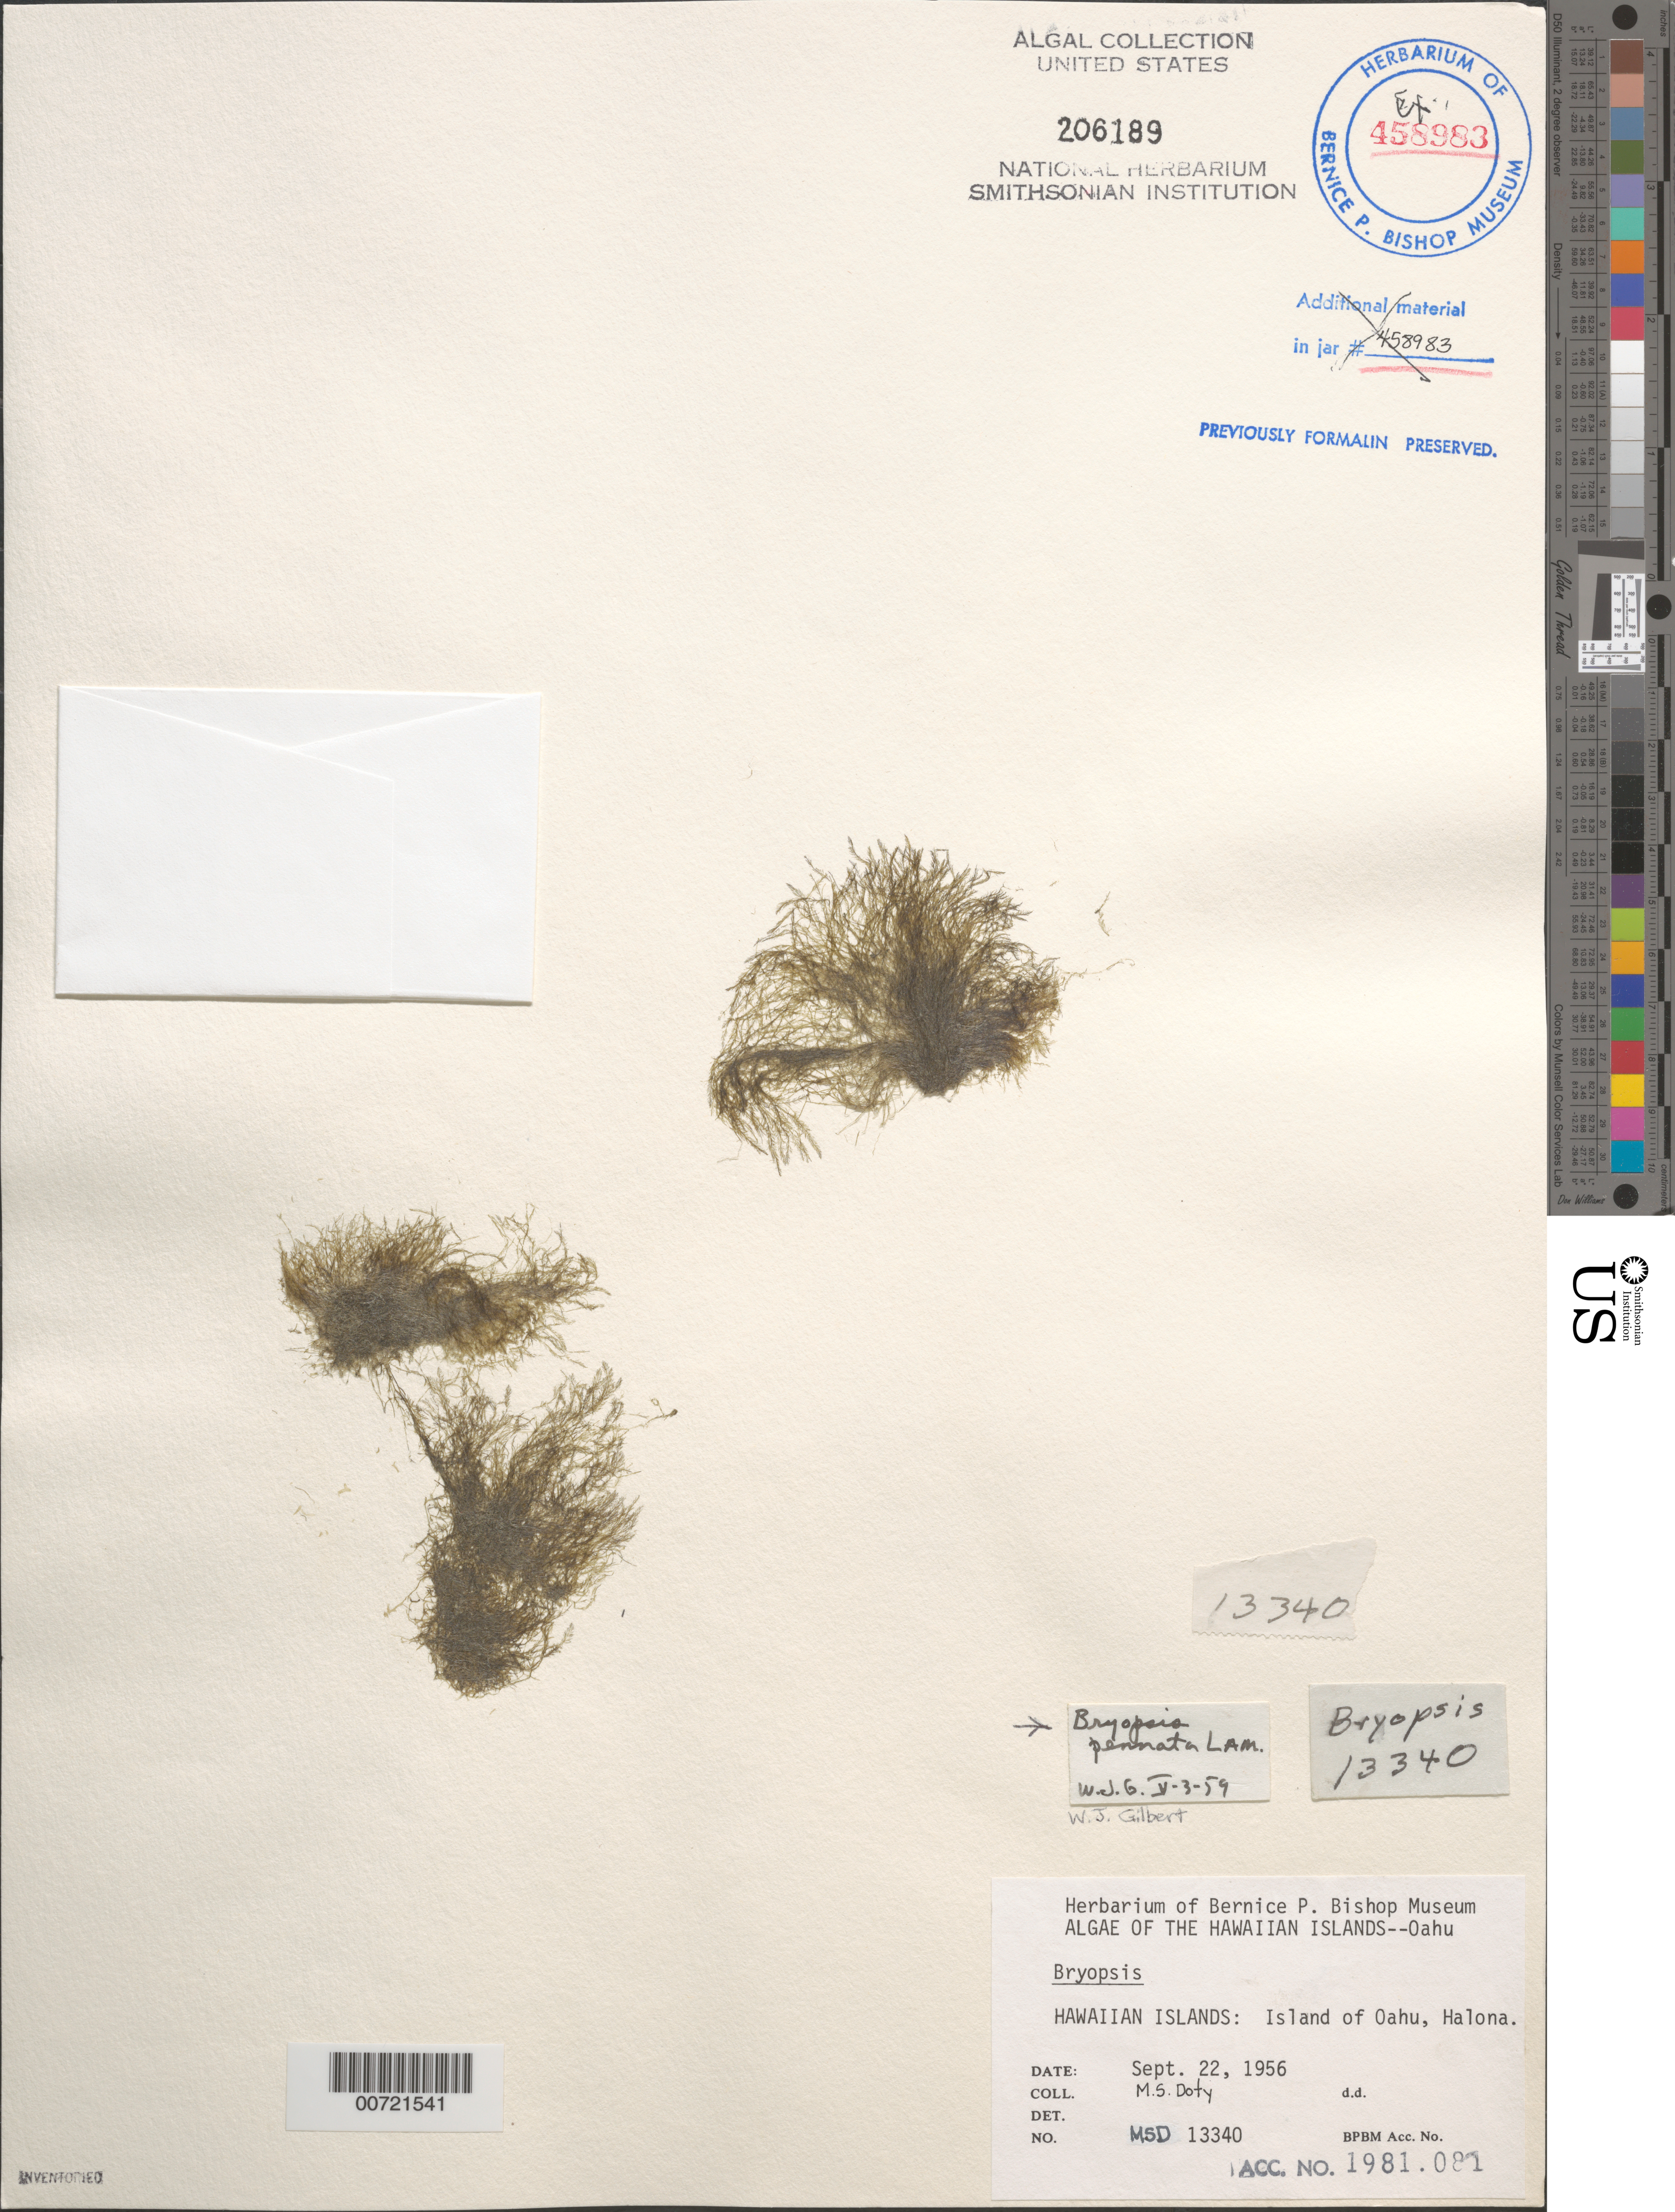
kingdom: Plantae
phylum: Chlorophyta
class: Ulvophyceae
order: Bryopsidales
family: Bryopsidaceae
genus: Bryopsis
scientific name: Bryopsis pennata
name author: J.V.Lamouroux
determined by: Gilbert, W. J.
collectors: M. S. Doty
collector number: MSD 13340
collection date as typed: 22 Sep 1956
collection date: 1956-09-22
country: United States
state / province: Hawaii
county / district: Honolulu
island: Oahu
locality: Halona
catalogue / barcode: US 206189